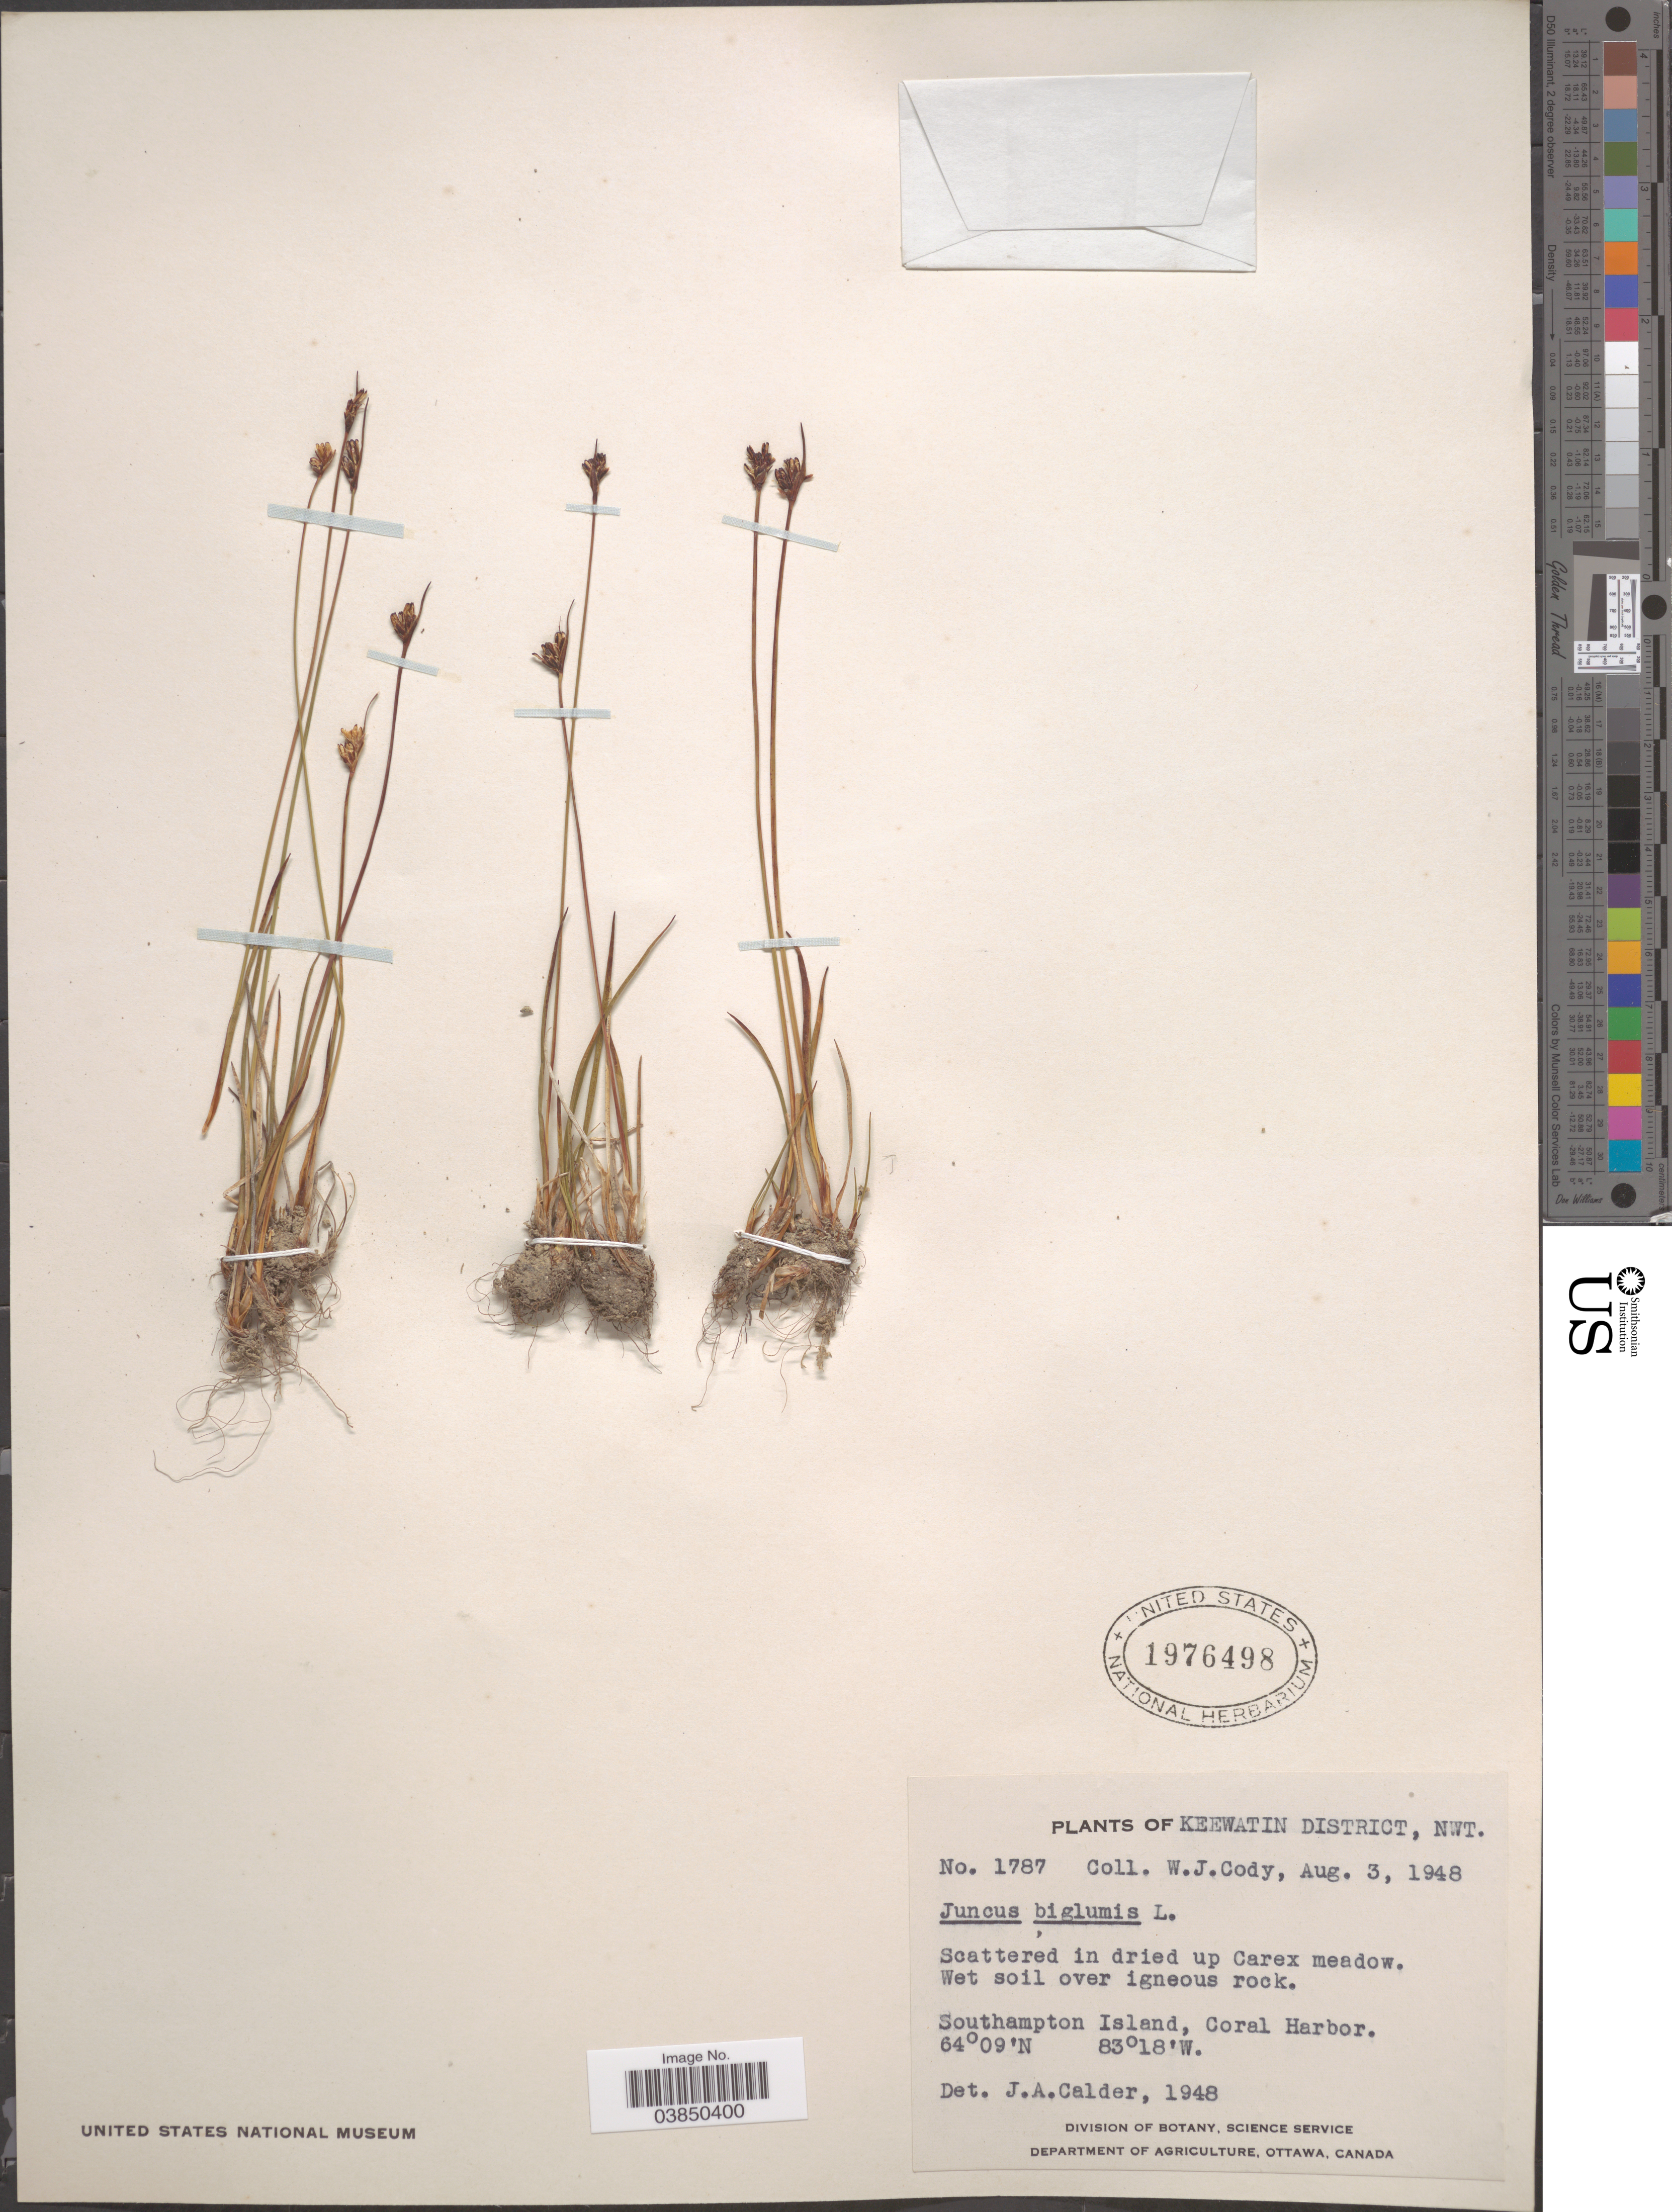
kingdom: Plantae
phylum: Tracheophyta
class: Liliopsida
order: Poales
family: Juncaceae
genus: Juncus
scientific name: Juncus biglumis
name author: L.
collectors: W. Cody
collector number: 1787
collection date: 1948-08-03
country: Canada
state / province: Northwest Territories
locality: Keewatin District. Southampton Island, Coral Harbor.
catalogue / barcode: US 1976498